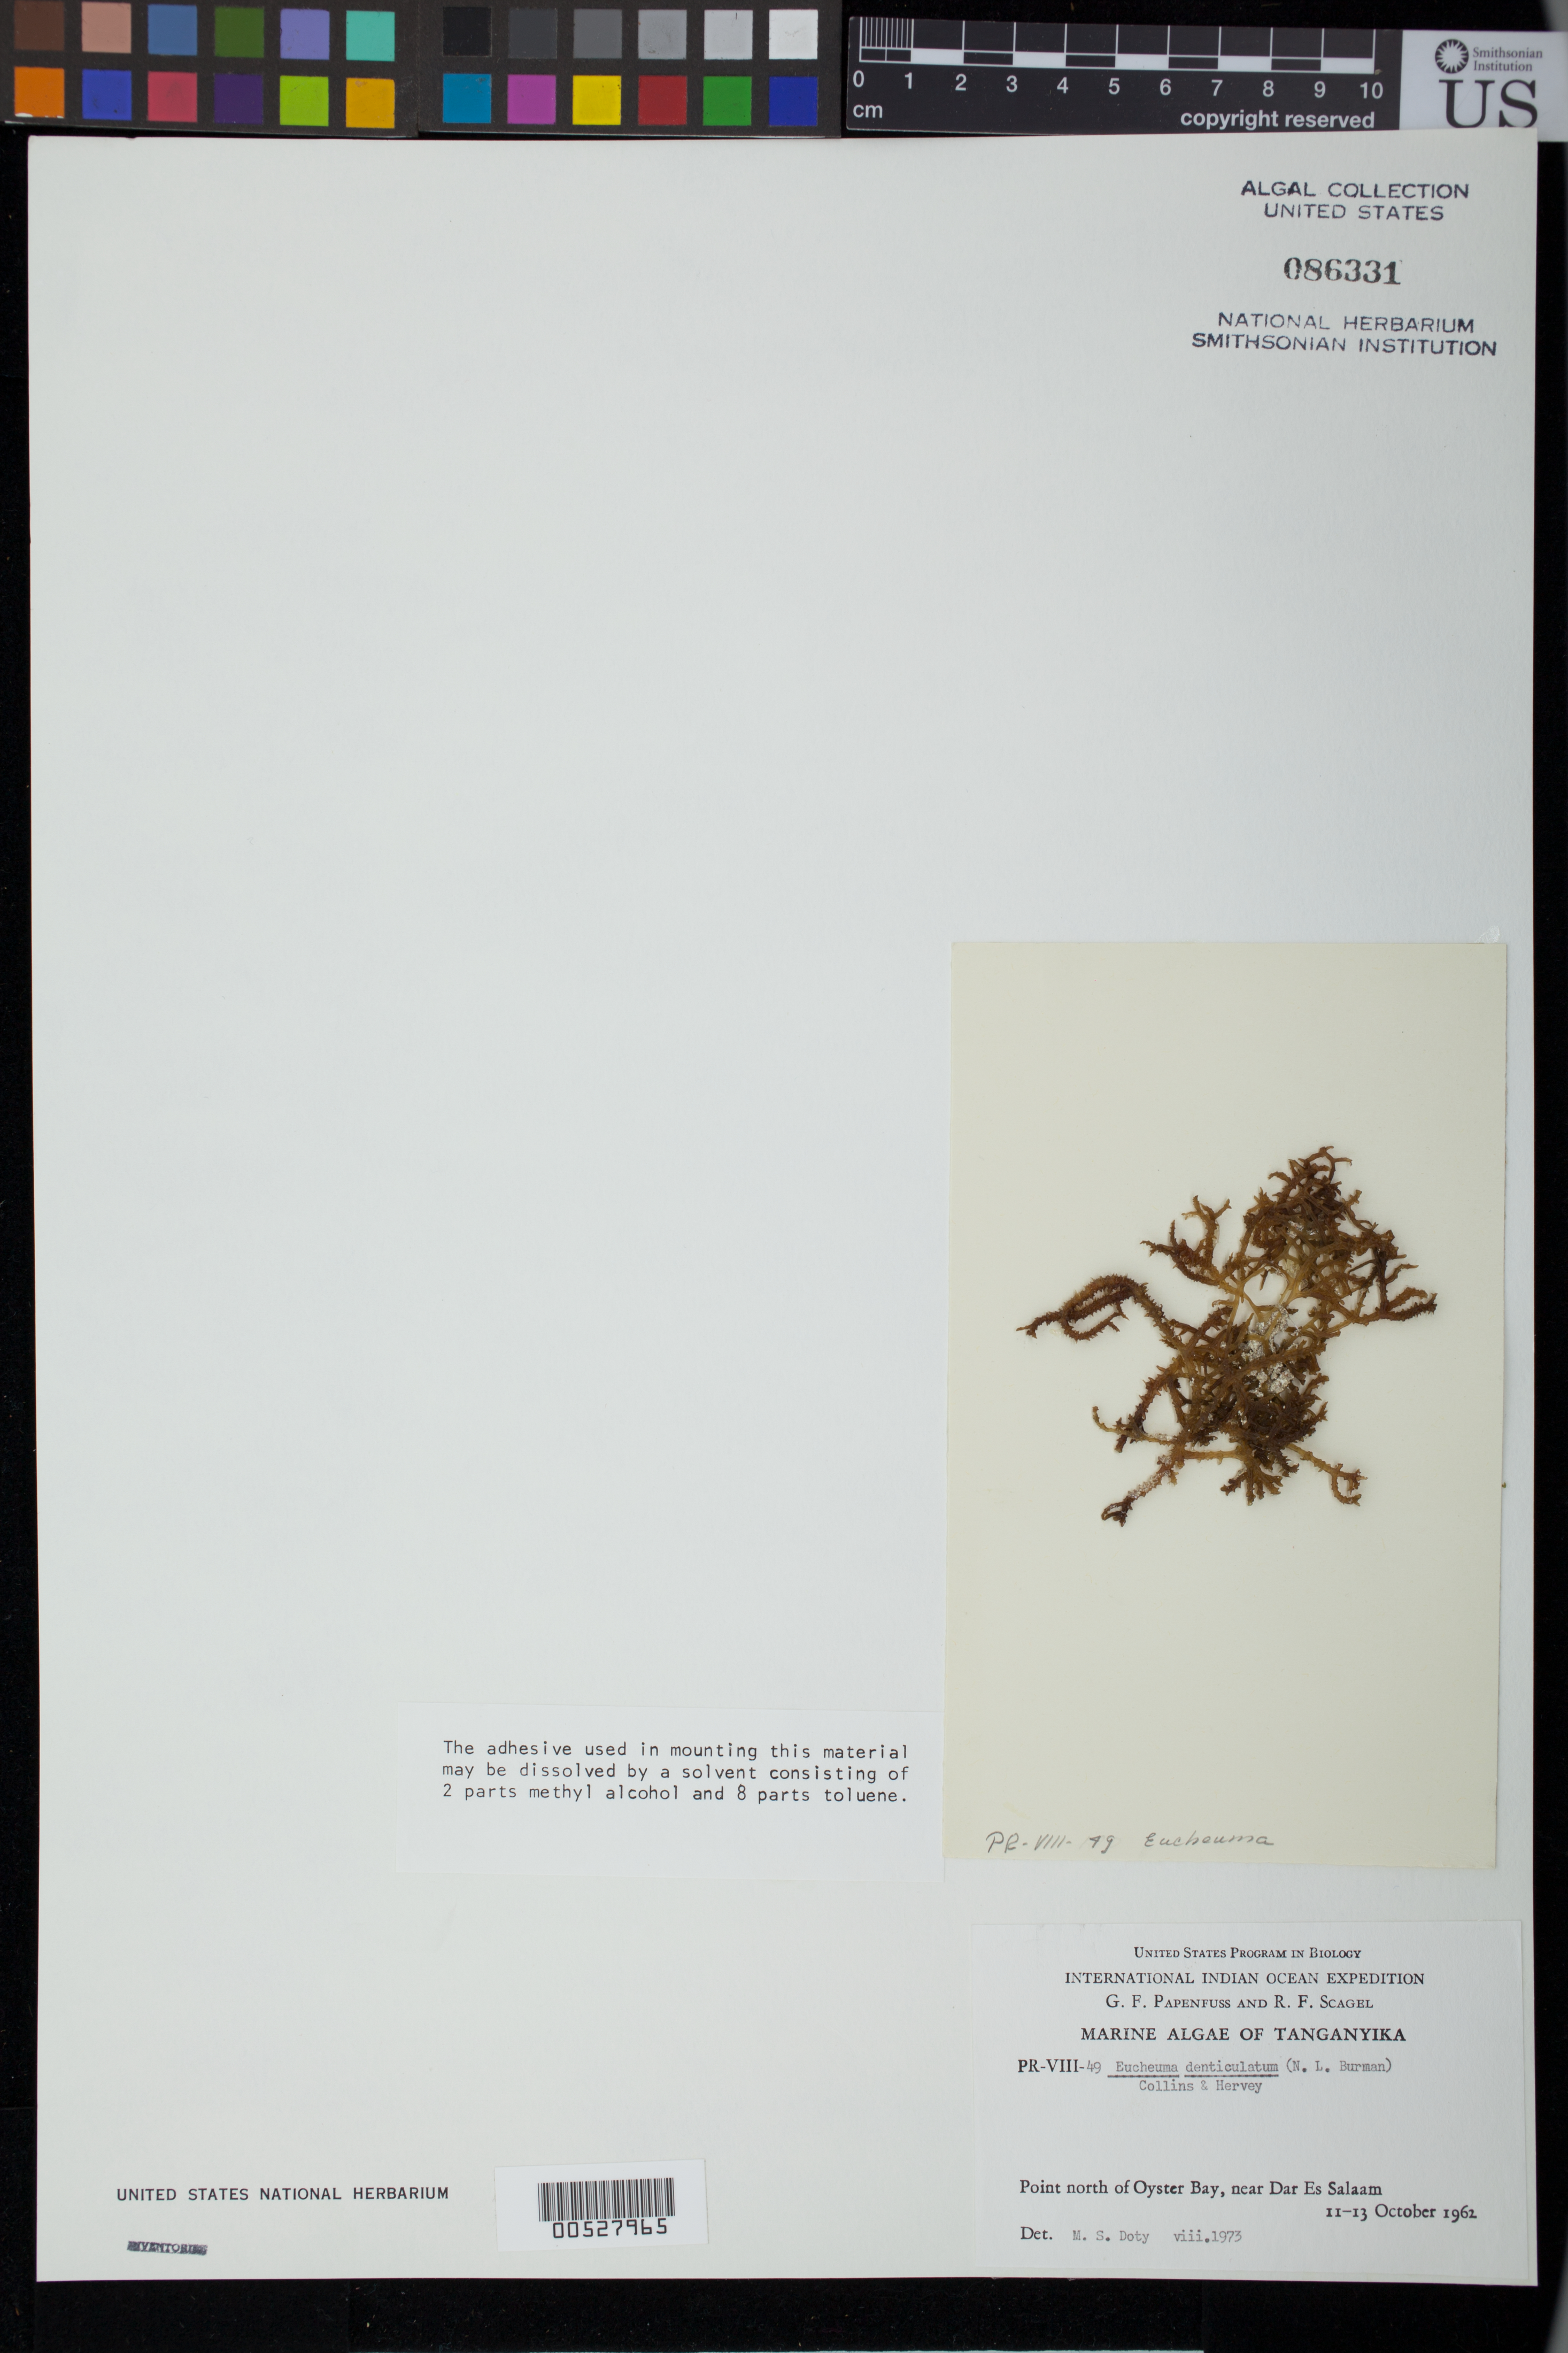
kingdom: Plantae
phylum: Rhodophyta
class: Florideophyceae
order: Gigartinales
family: Solieriaceae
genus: Eucheuma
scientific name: Eucheuma denticulatum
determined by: Doty, M. S.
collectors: G. Papenfuss & R. F. Scagel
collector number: PR-VIII-49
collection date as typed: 11 Oct 1962 to 13 Oct 1962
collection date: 1962-10-11/1962-10-13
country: Tanzania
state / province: Dar es Salaam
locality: Point north of Oyster Bay, near Dar Es Salaam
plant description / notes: International Indian Ocean Expedition, 1962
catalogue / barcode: US 86331